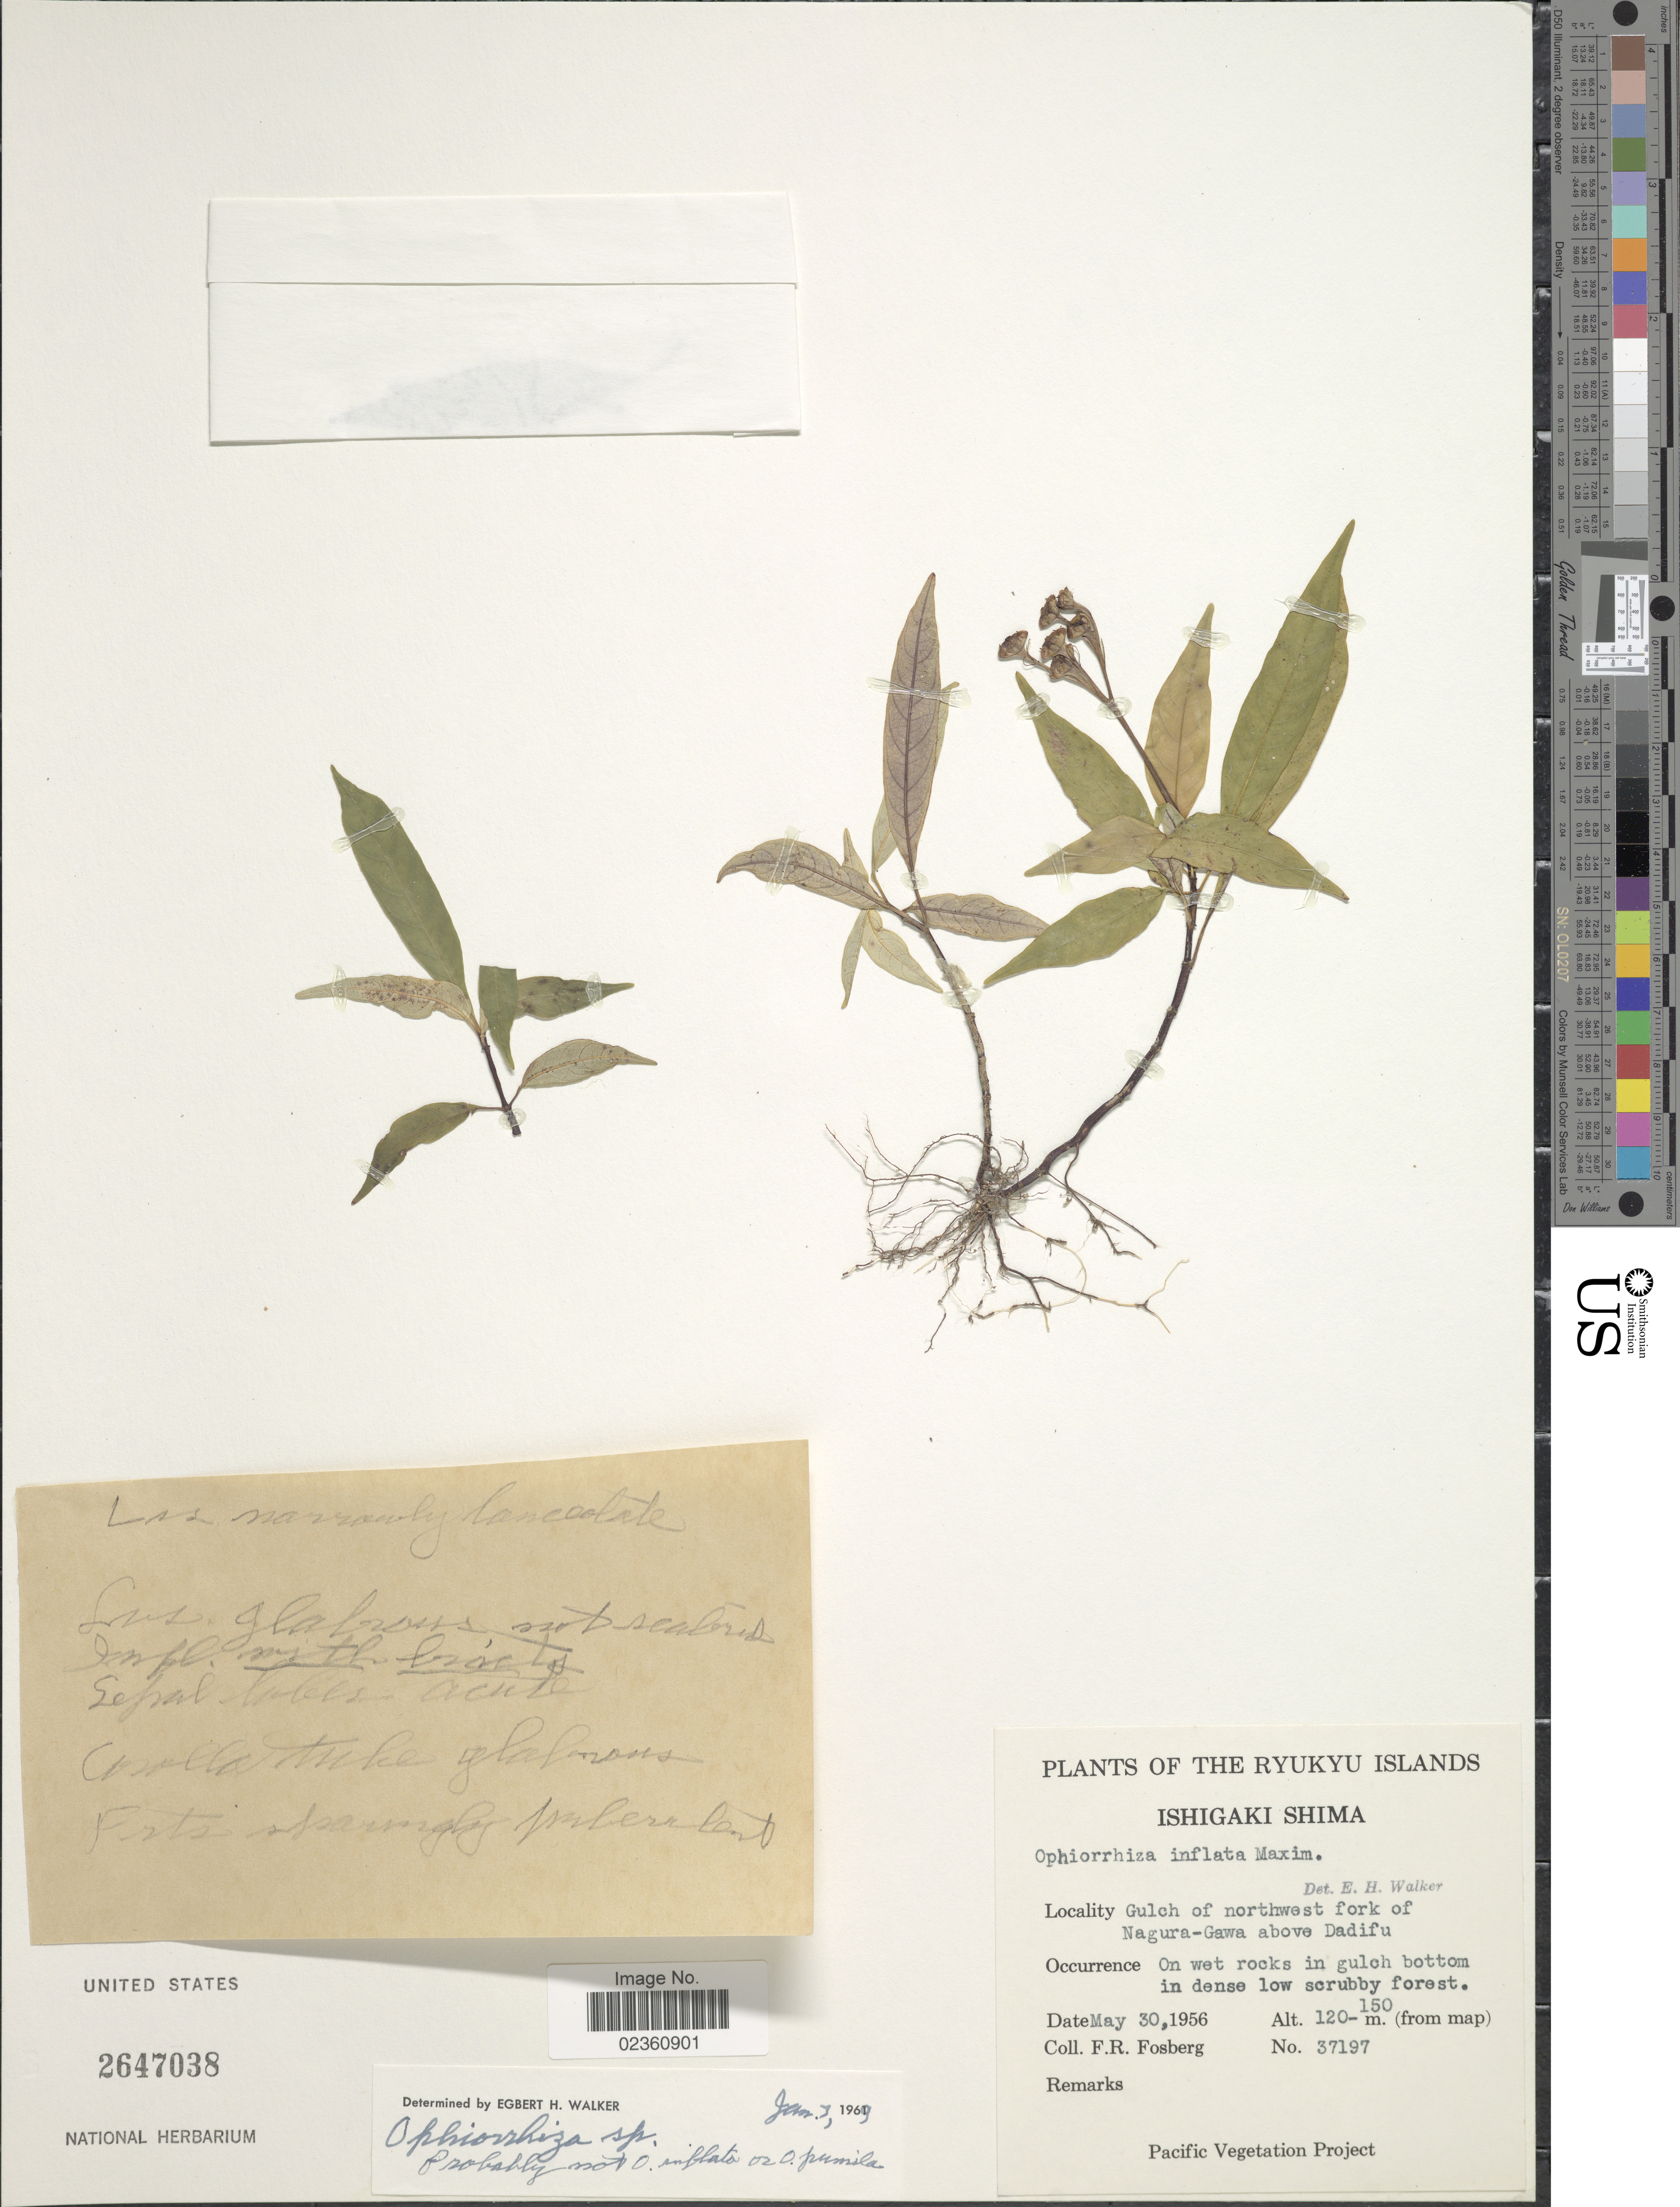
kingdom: Plantae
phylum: Tracheophyta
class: Magnoliopsida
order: Gentianales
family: Rubiaceae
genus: Ophiorrhiza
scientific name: Ophiorrhiza inflata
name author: Maxim.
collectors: F. R. Fosberg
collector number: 379197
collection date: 1956-05-30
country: Japan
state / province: Okinawa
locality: The Ryukyu Islands, Ishigaki Shima, Gulch of northwest fork of Nagura-gawa above Dadifu, On wet rock in gulch bottom in dense low scrubby forest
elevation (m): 120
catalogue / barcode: US 2647038